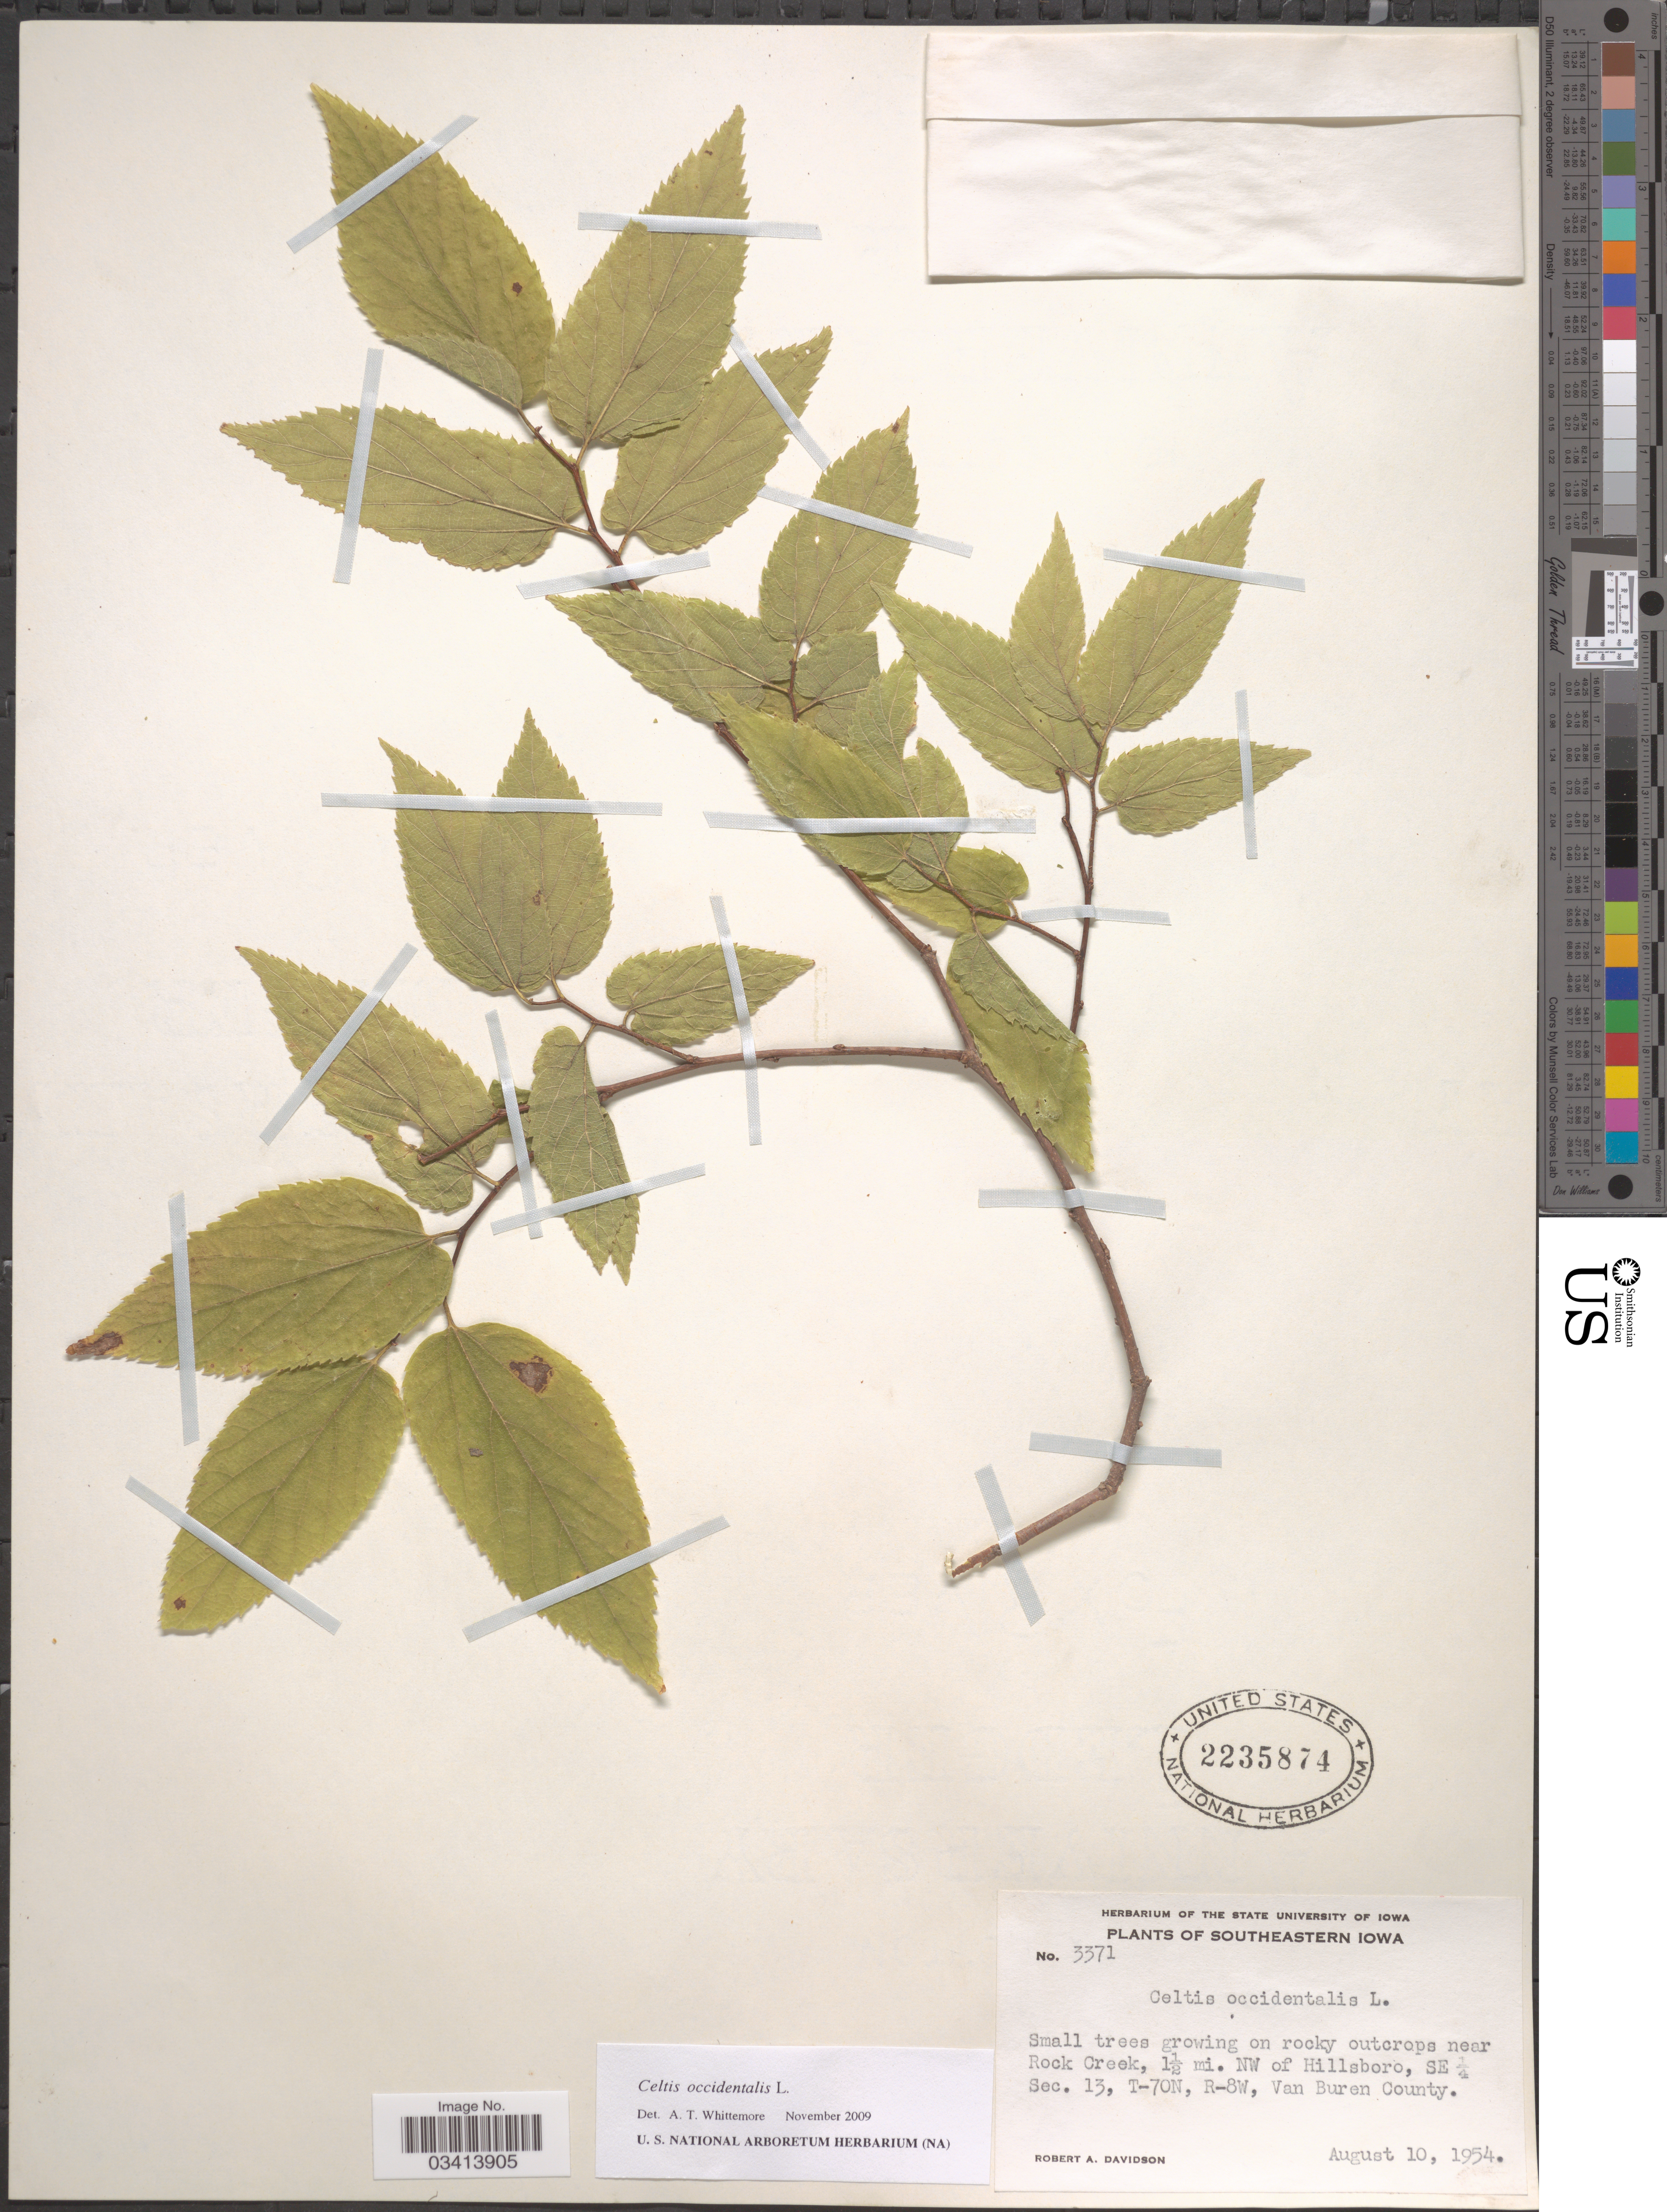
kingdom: Plantae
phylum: Tracheophyta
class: Magnoliopsida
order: Rosales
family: Cannabaceae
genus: Celtis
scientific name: Celtis occidentalis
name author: L.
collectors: R. A. Davidson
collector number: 3371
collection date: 1954-08-10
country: United States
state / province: Iowa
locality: Southeastern Iowa. Near Rock Creek, 1½ mi. NW of Hillsboro, SE ¼ Sec. 13, T-70N, R-8W, Van Buren County.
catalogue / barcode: US 2235874